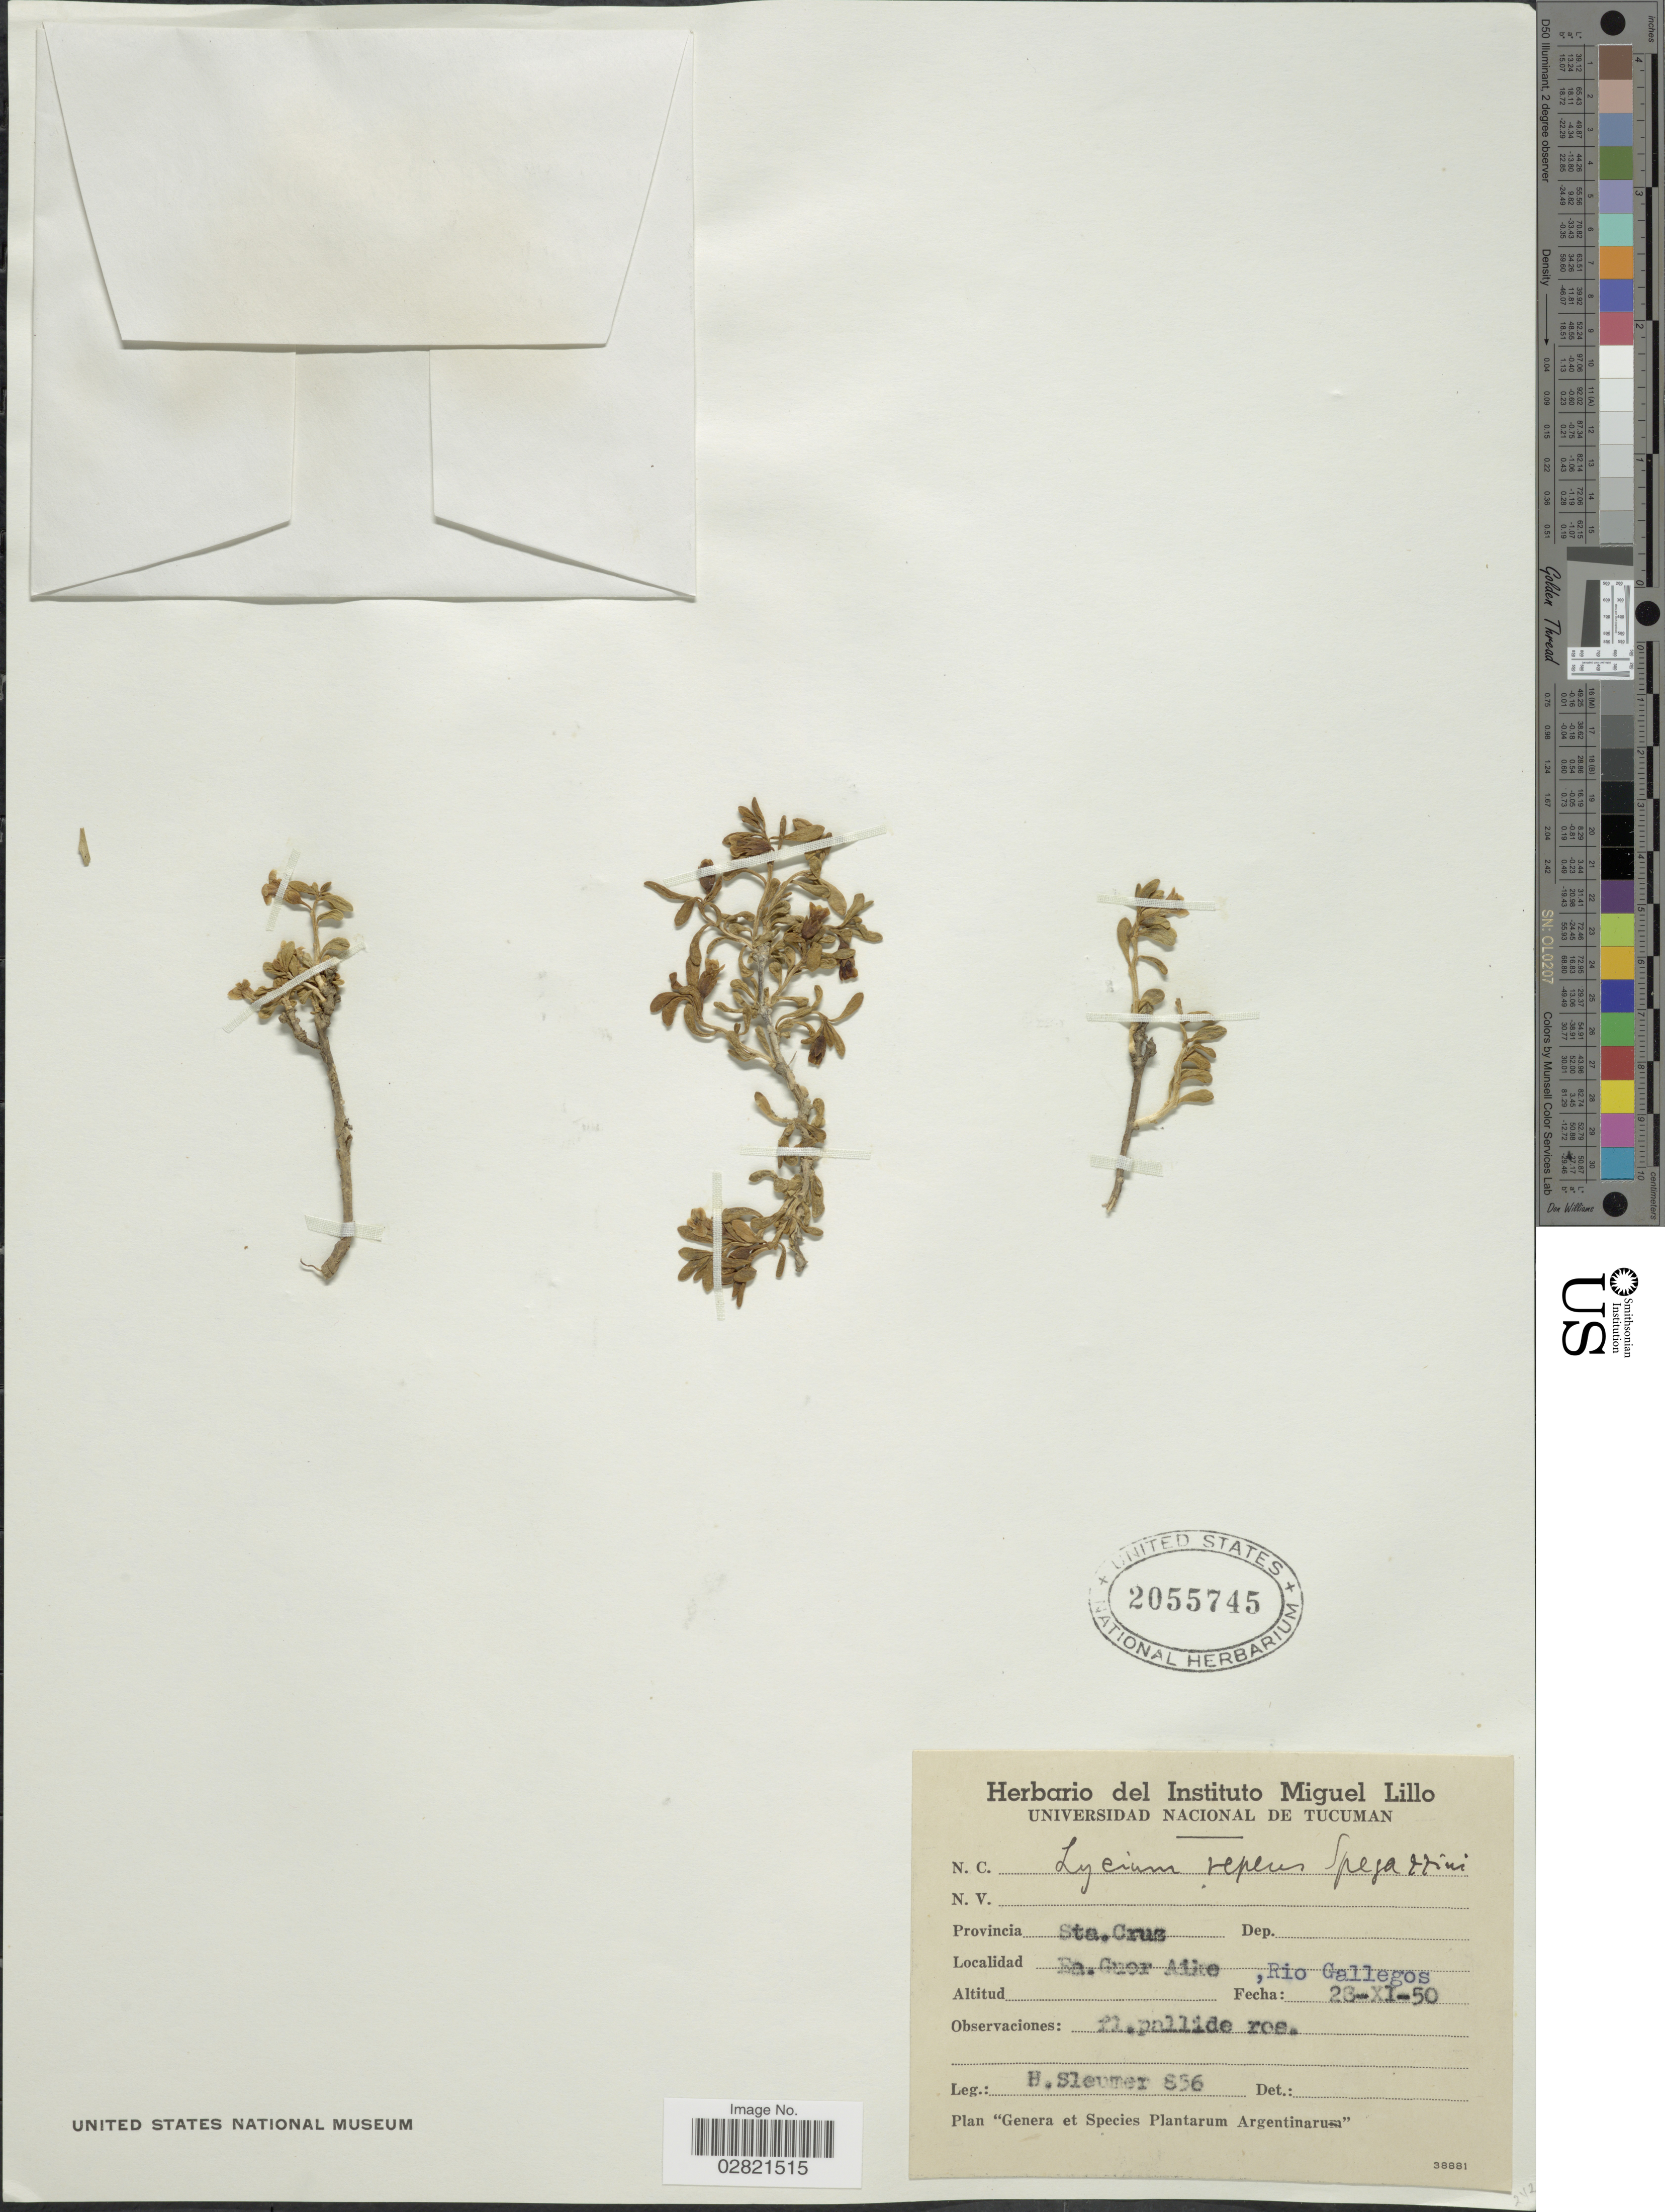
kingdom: Plantae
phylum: Tracheophyta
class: Magnoliopsida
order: Solanales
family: Solanaceae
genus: Lycium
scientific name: Lycium repens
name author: Speg.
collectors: H. O. Sleumer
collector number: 836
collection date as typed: Transcribed d/m/y: 28/11/50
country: Argentina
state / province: Santa Cruz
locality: Provincia Sta. Cruz. Ea. Guer Aike, Rio Gallegos.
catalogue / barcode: US 2055745